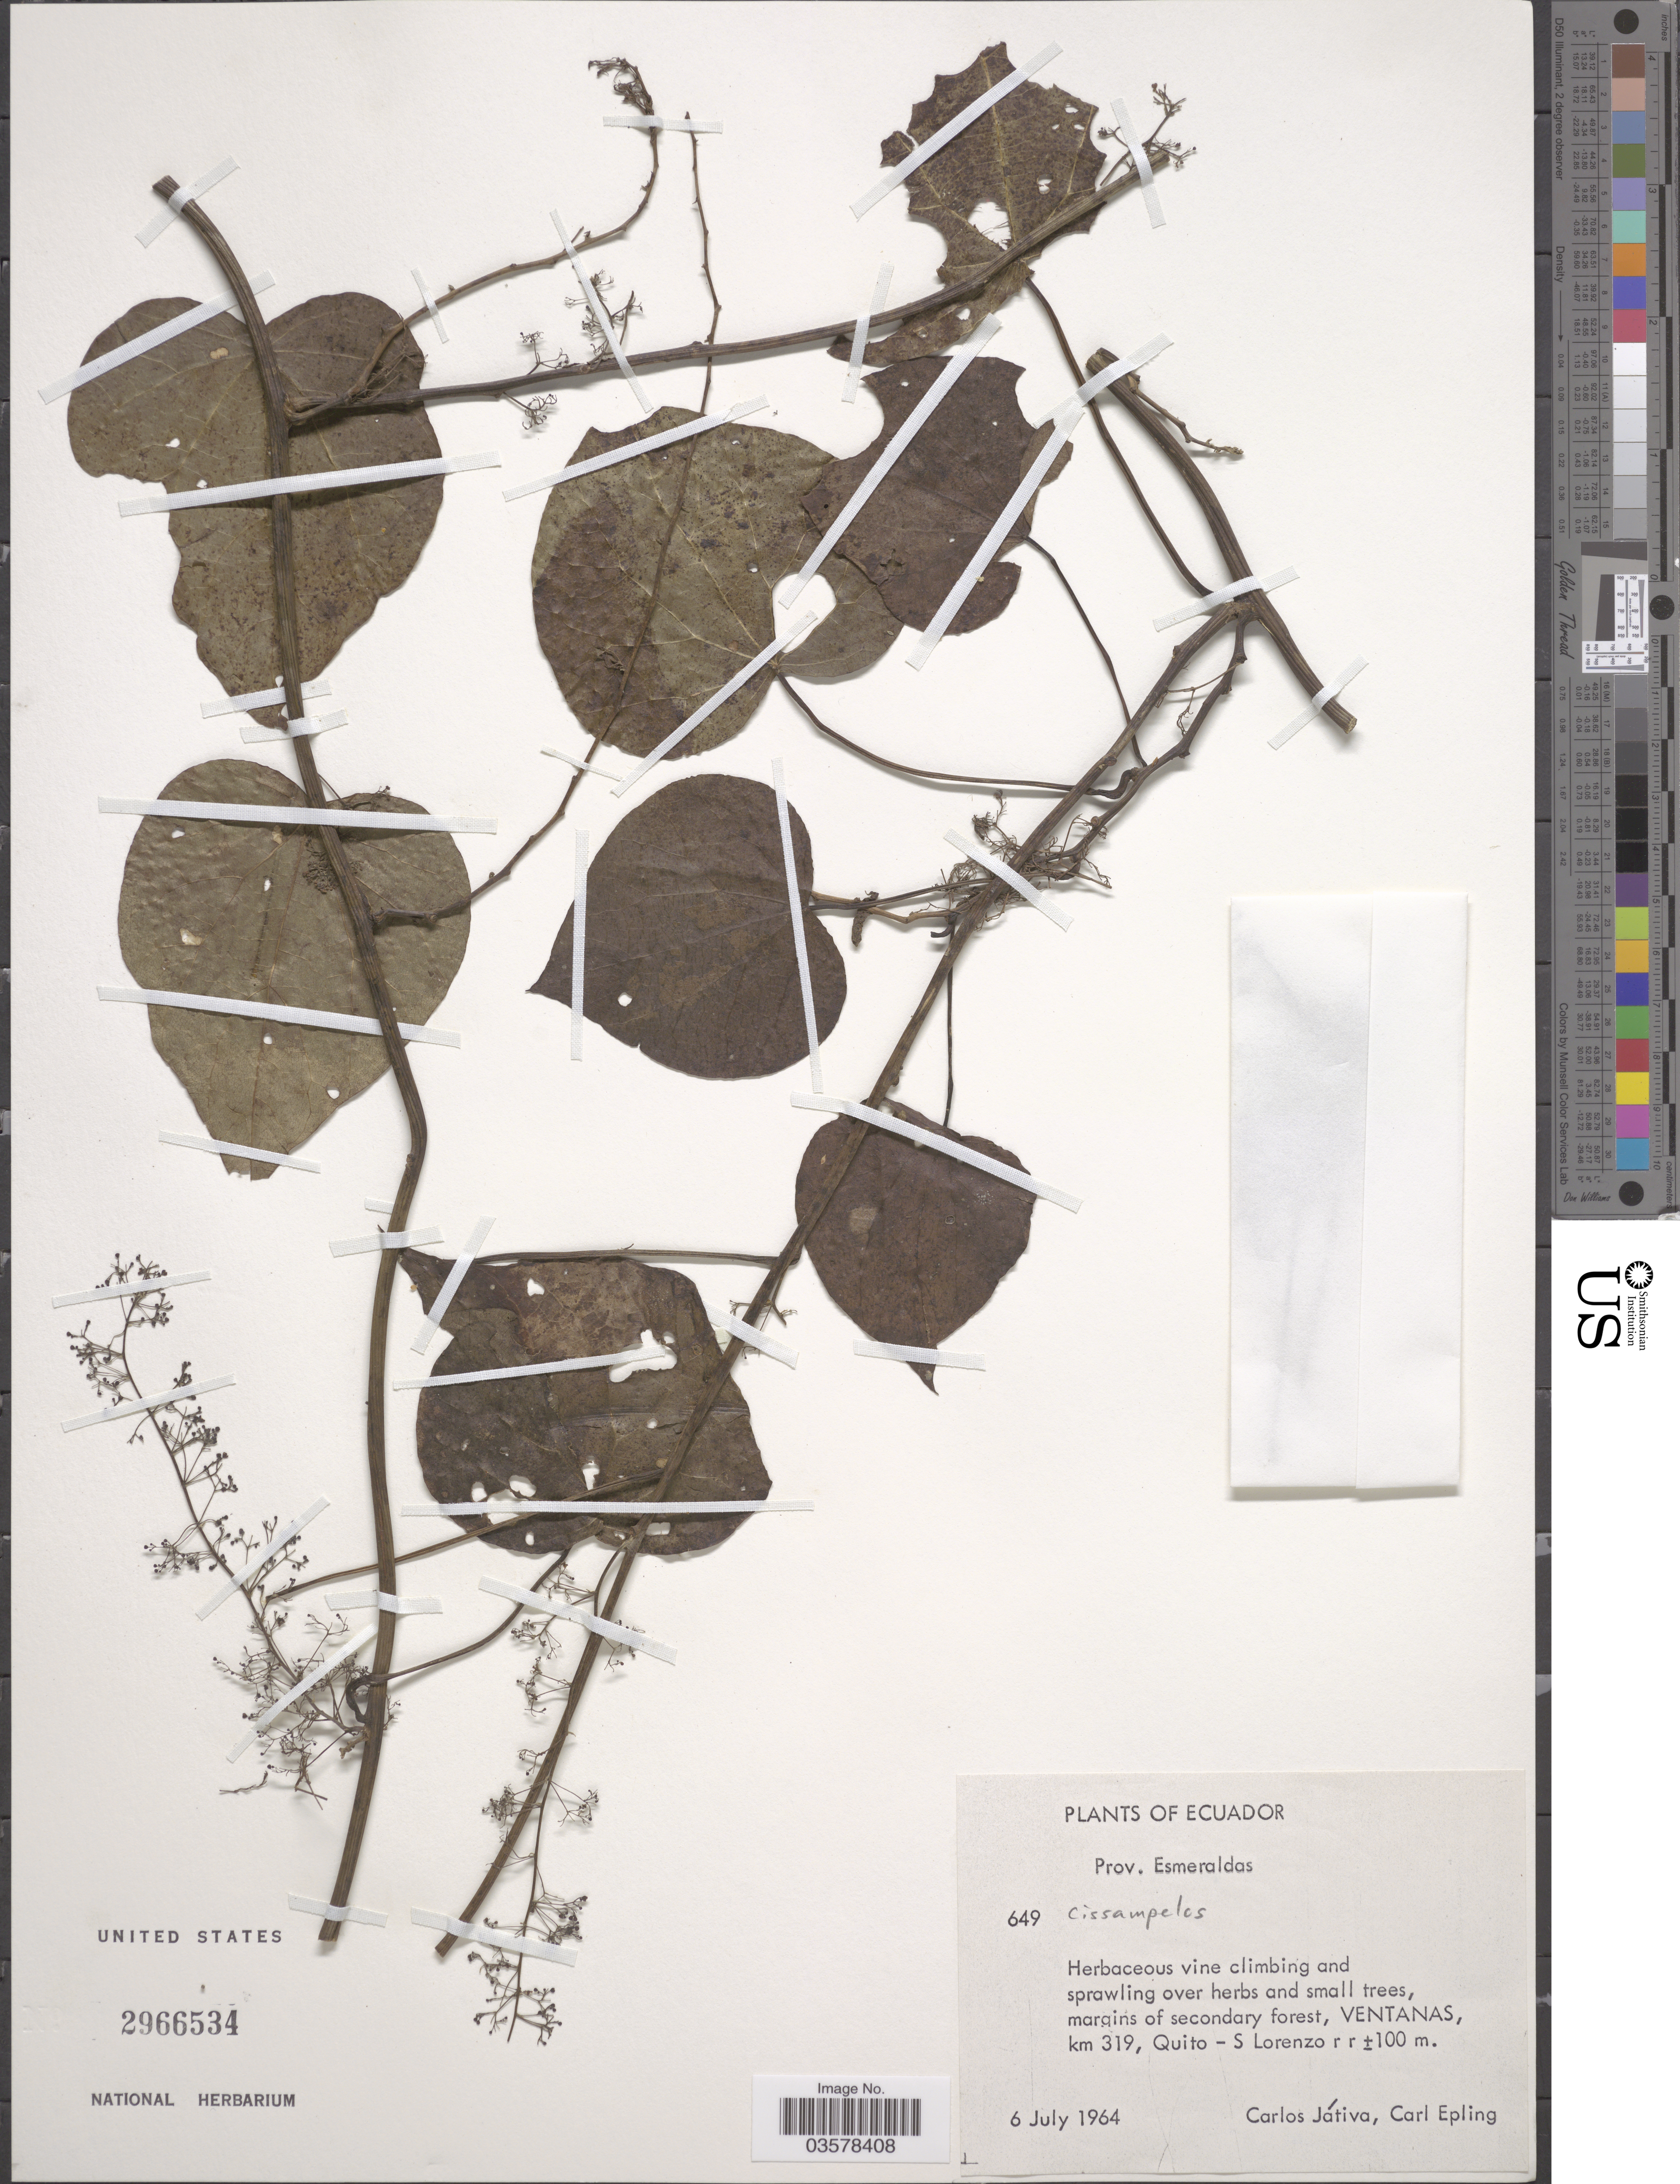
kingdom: Plantae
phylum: Tracheophyta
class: Magnoliopsida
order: Ranunculales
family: Menispermaceae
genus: Cissampelos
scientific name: Cissampelos sp.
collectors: C. D. Játiva & C. C. Epling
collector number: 649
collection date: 1964-07-06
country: Ecuador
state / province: Esmeraldas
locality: Ventanas, km 319, Quito - S Lorenzo r r.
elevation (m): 100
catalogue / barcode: US 2966534